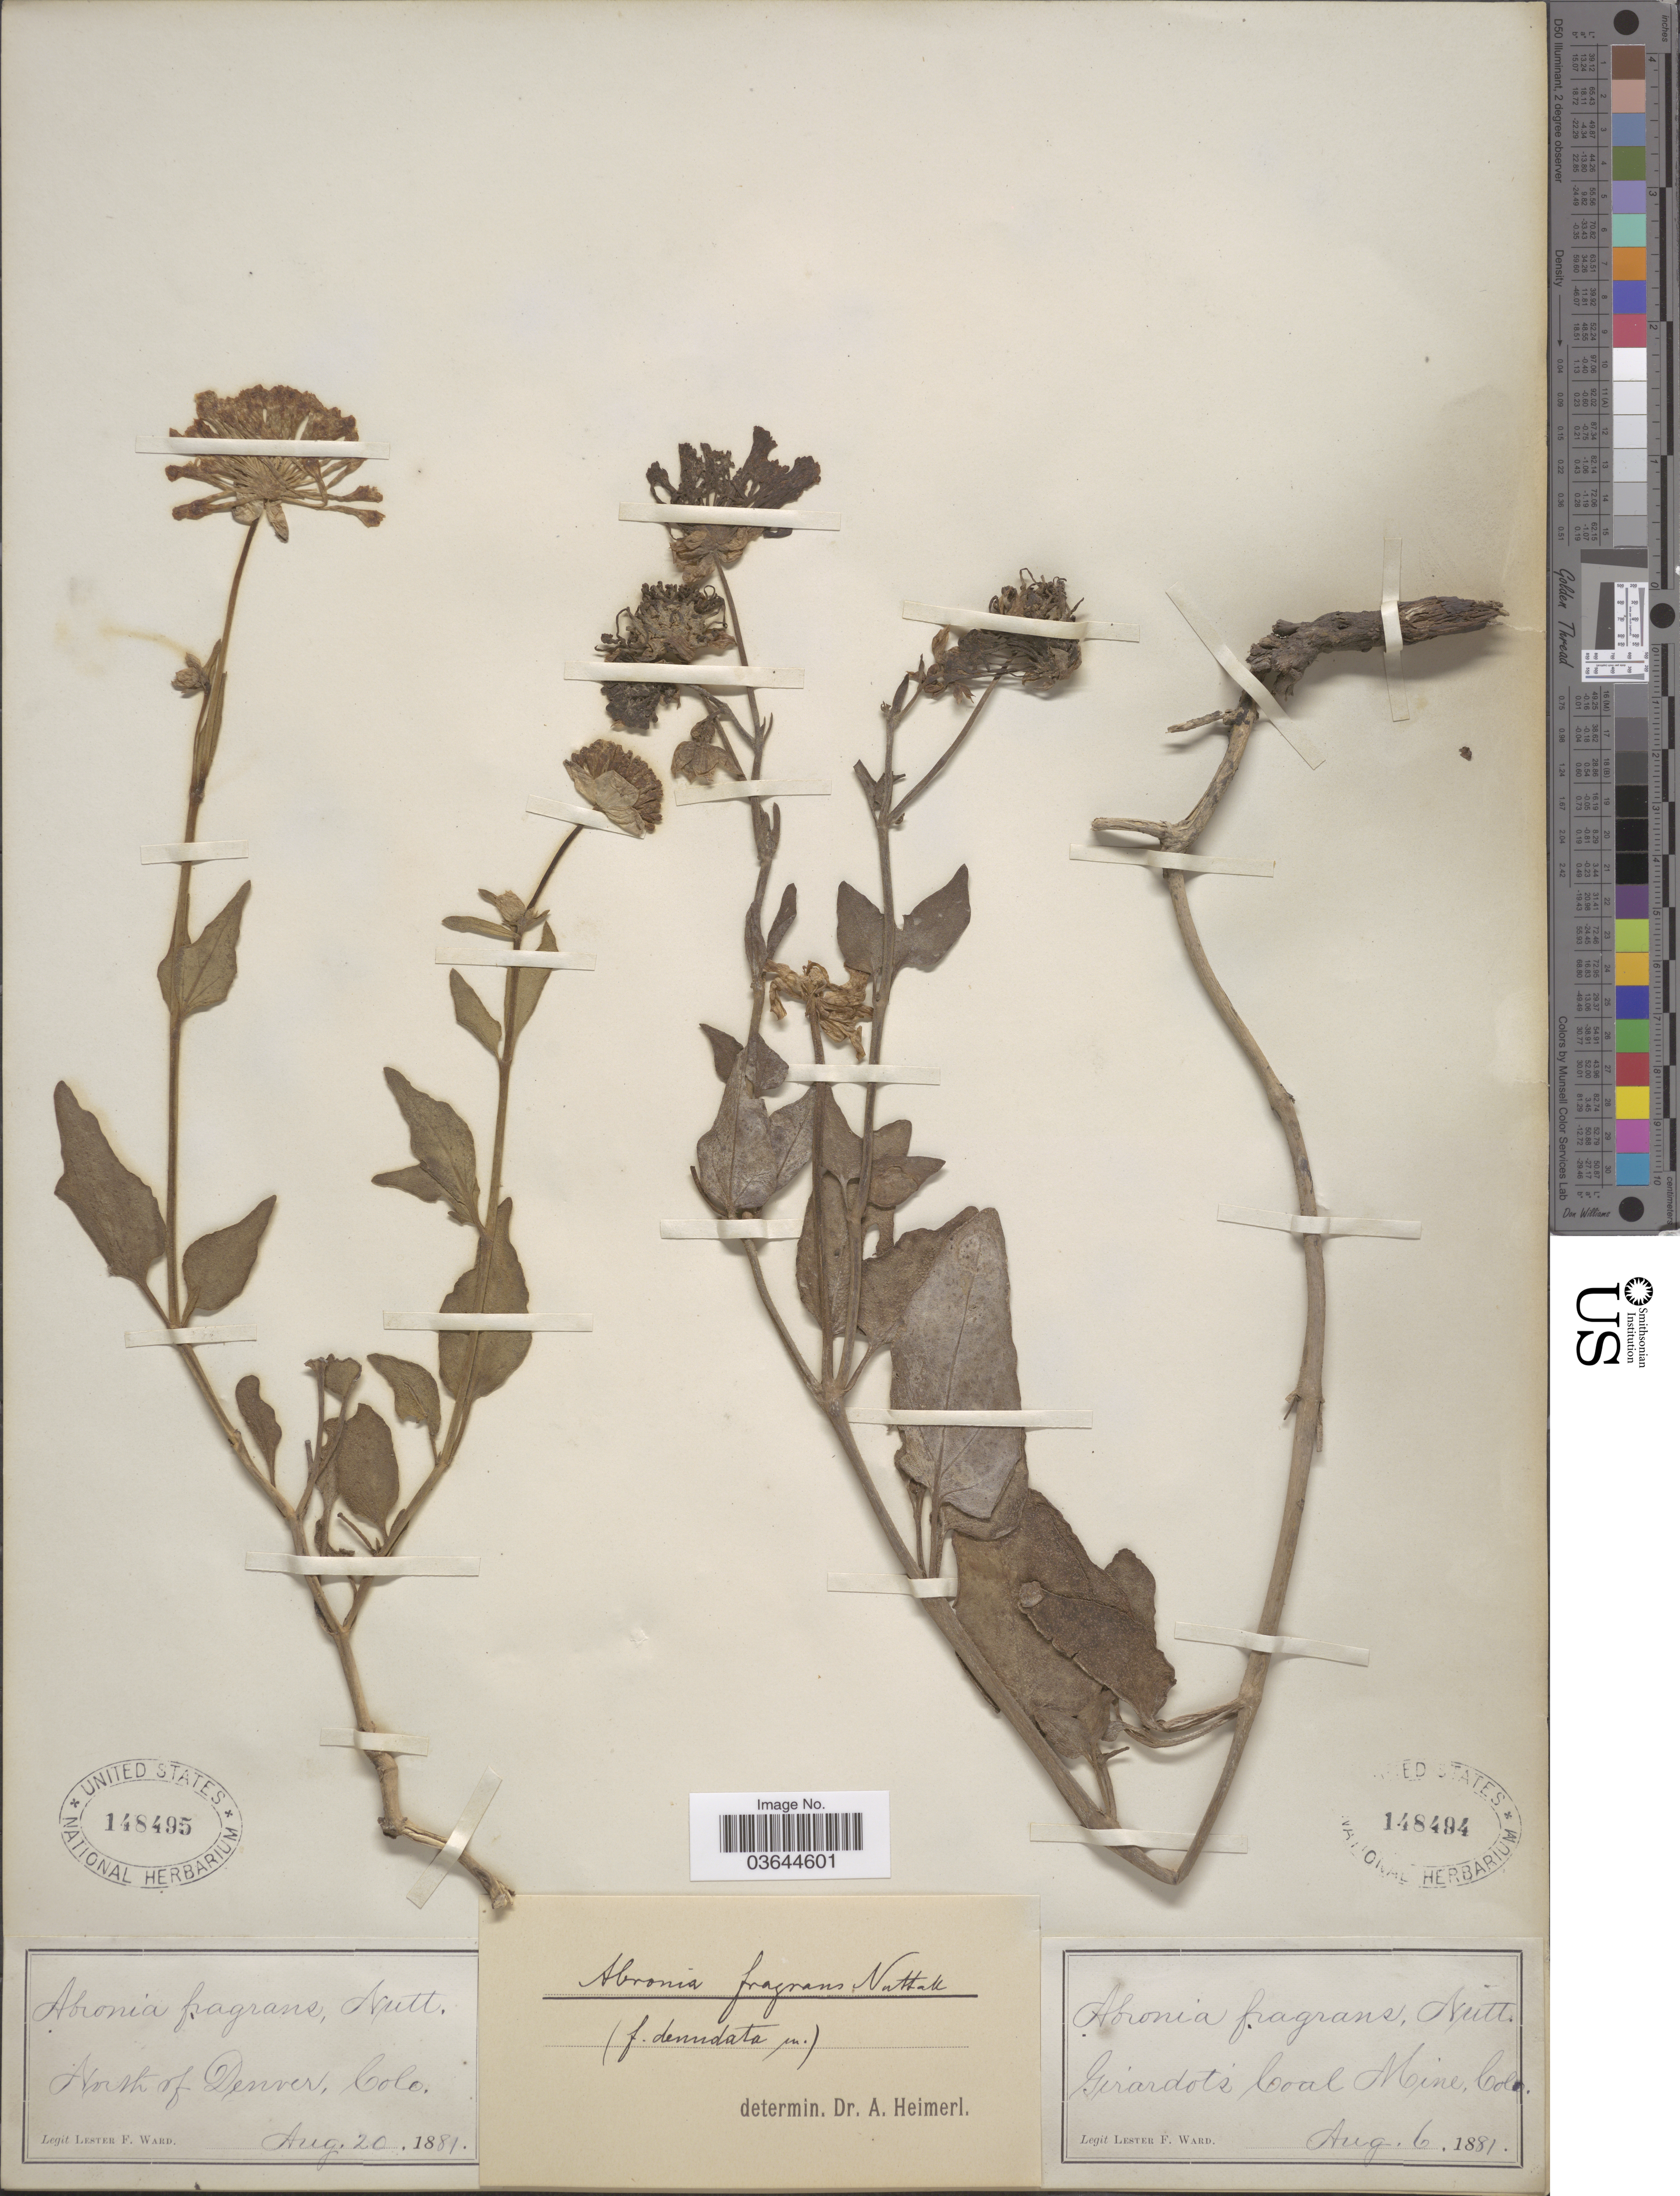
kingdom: Plantae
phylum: Tracheophyta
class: Magnoliopsida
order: Caryophyllales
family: Nyctaginaceae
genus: Abronia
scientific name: Abronia elliptica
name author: A. Nelson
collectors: L. F. Ward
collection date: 1881-08-20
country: United States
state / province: Colorado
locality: North of Denver.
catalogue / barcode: US 148495-2